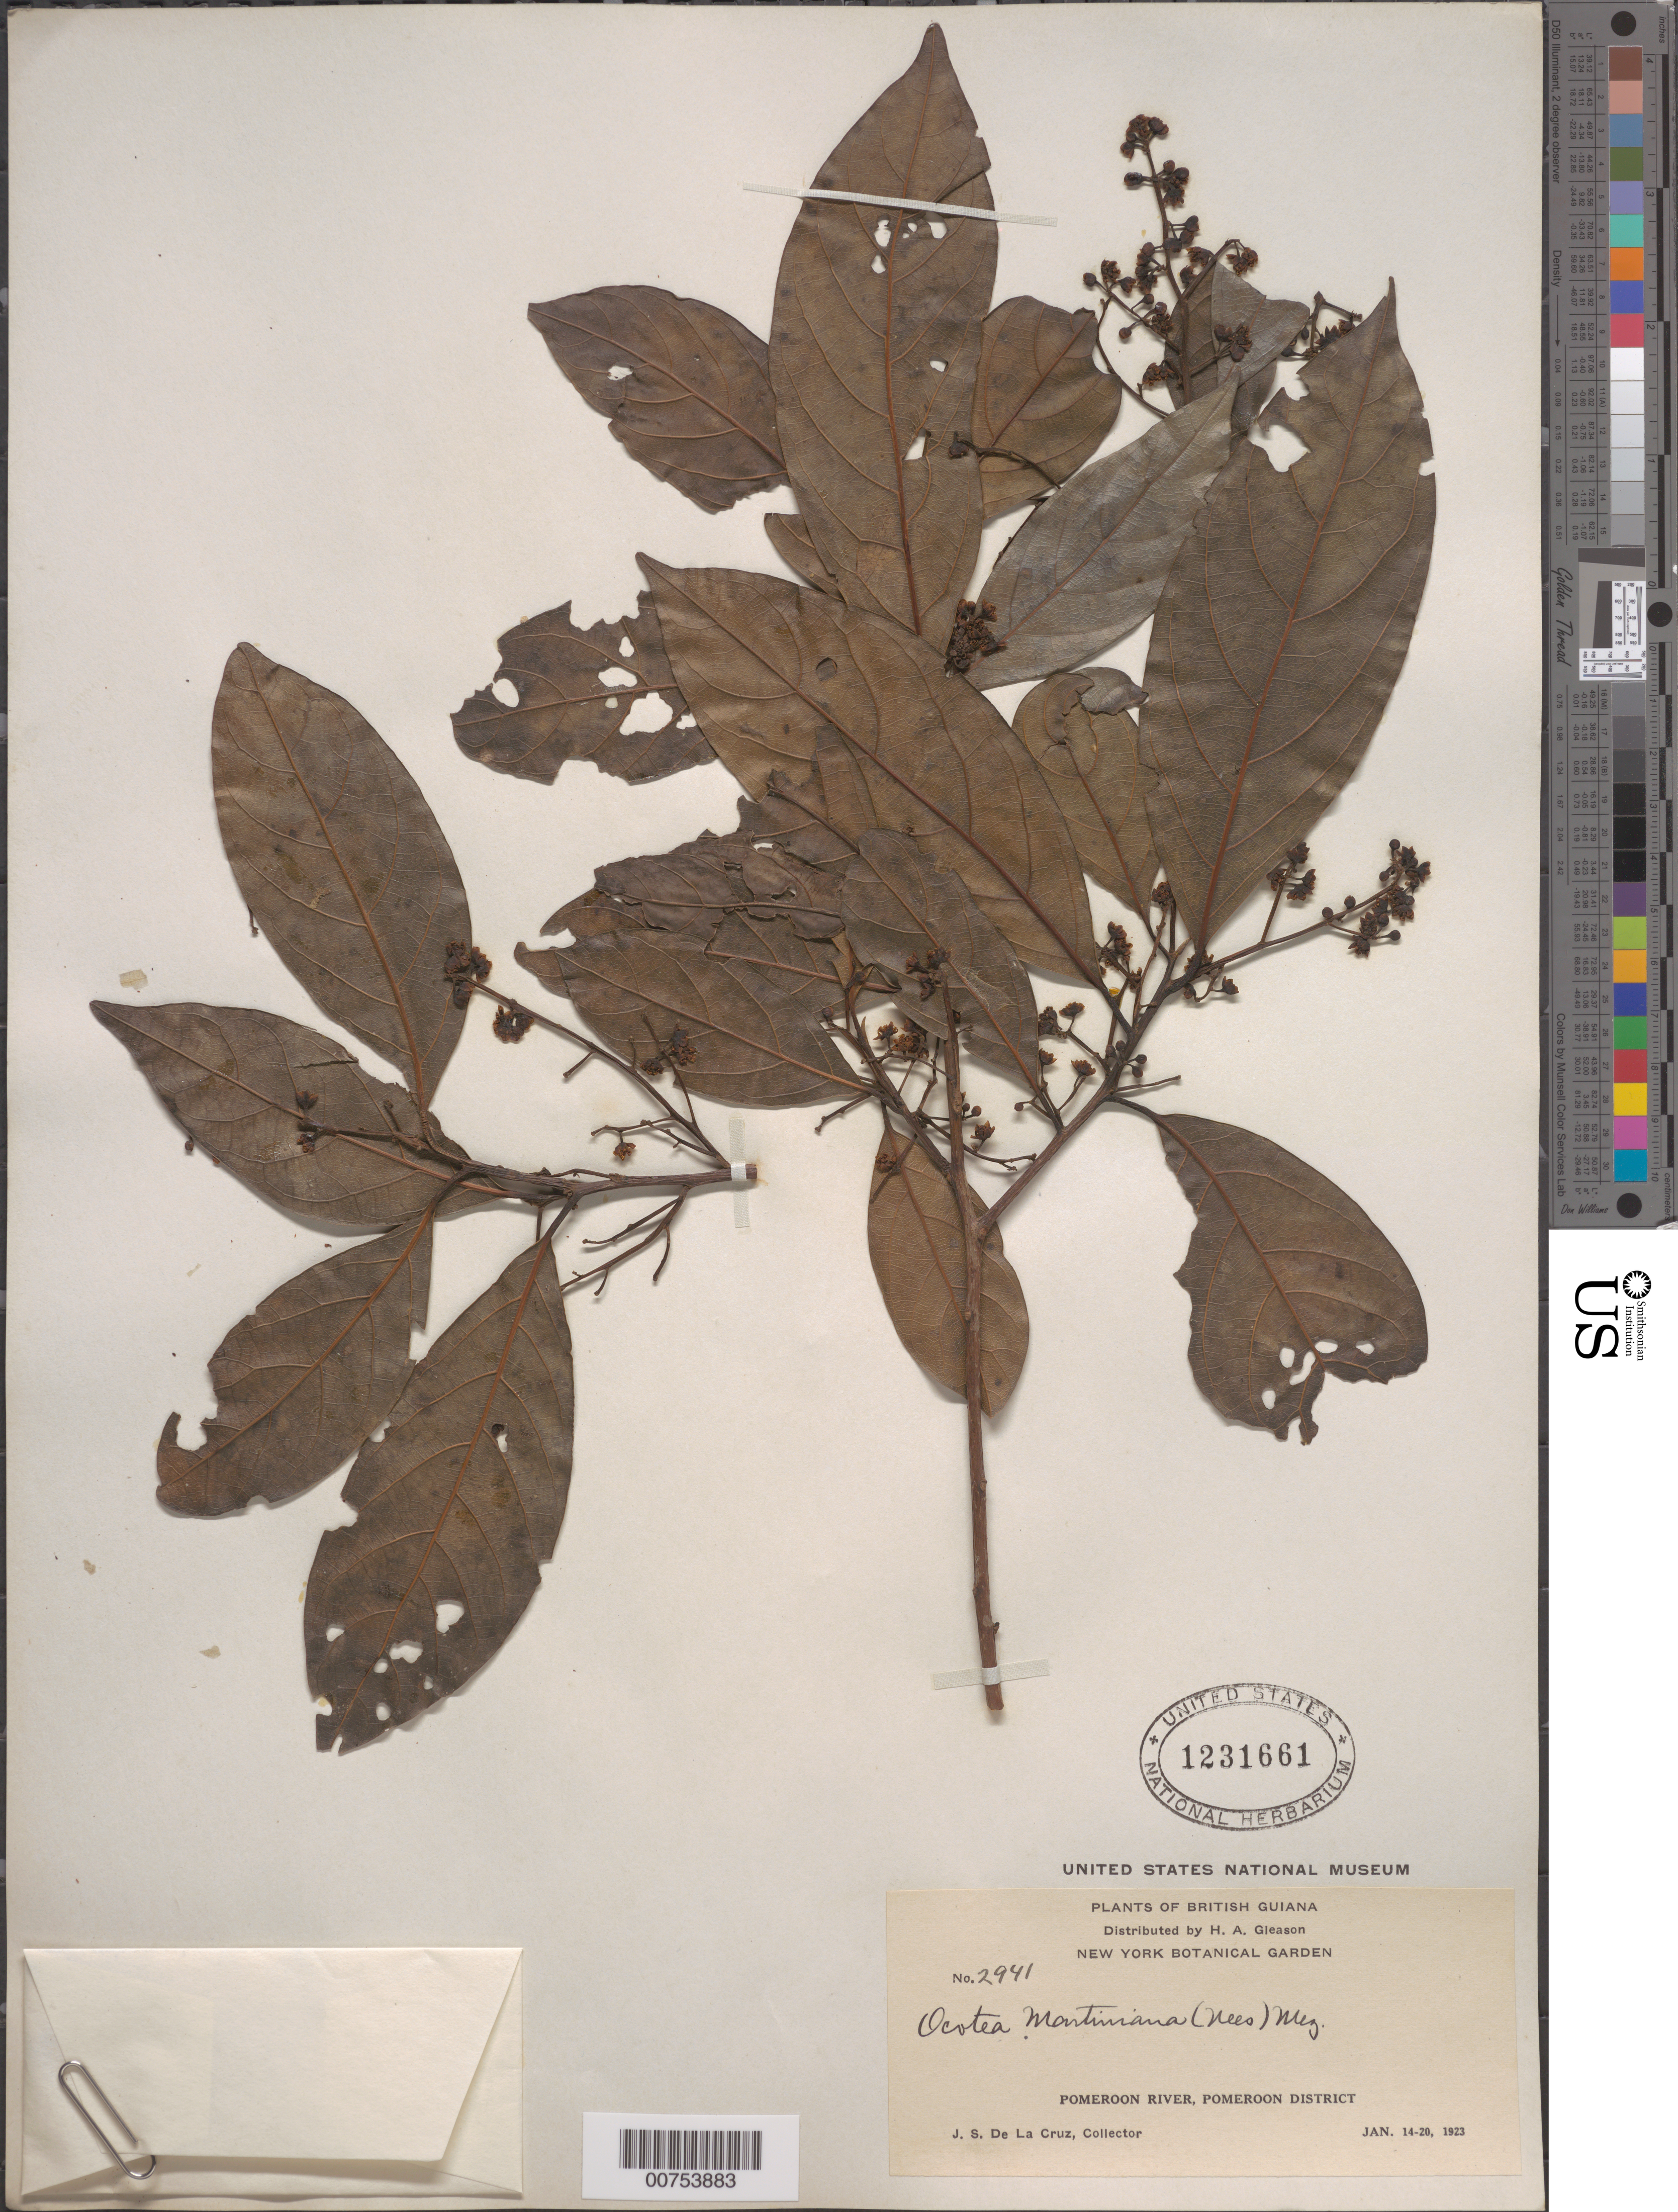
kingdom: Plantae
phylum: Tracheophyta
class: Magnoliopsida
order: Laurales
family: Lauraceae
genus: Ocotea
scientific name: Ocotea martiniana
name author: (Nees) Mez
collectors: J. S. de la Cruz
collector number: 2941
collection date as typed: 14-Jan-23 to 20-Jan-23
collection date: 1923-01-14/1923-01-20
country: Guyana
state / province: Pomeroon-Supenaam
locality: Pomeroon R.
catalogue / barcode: US 1231661